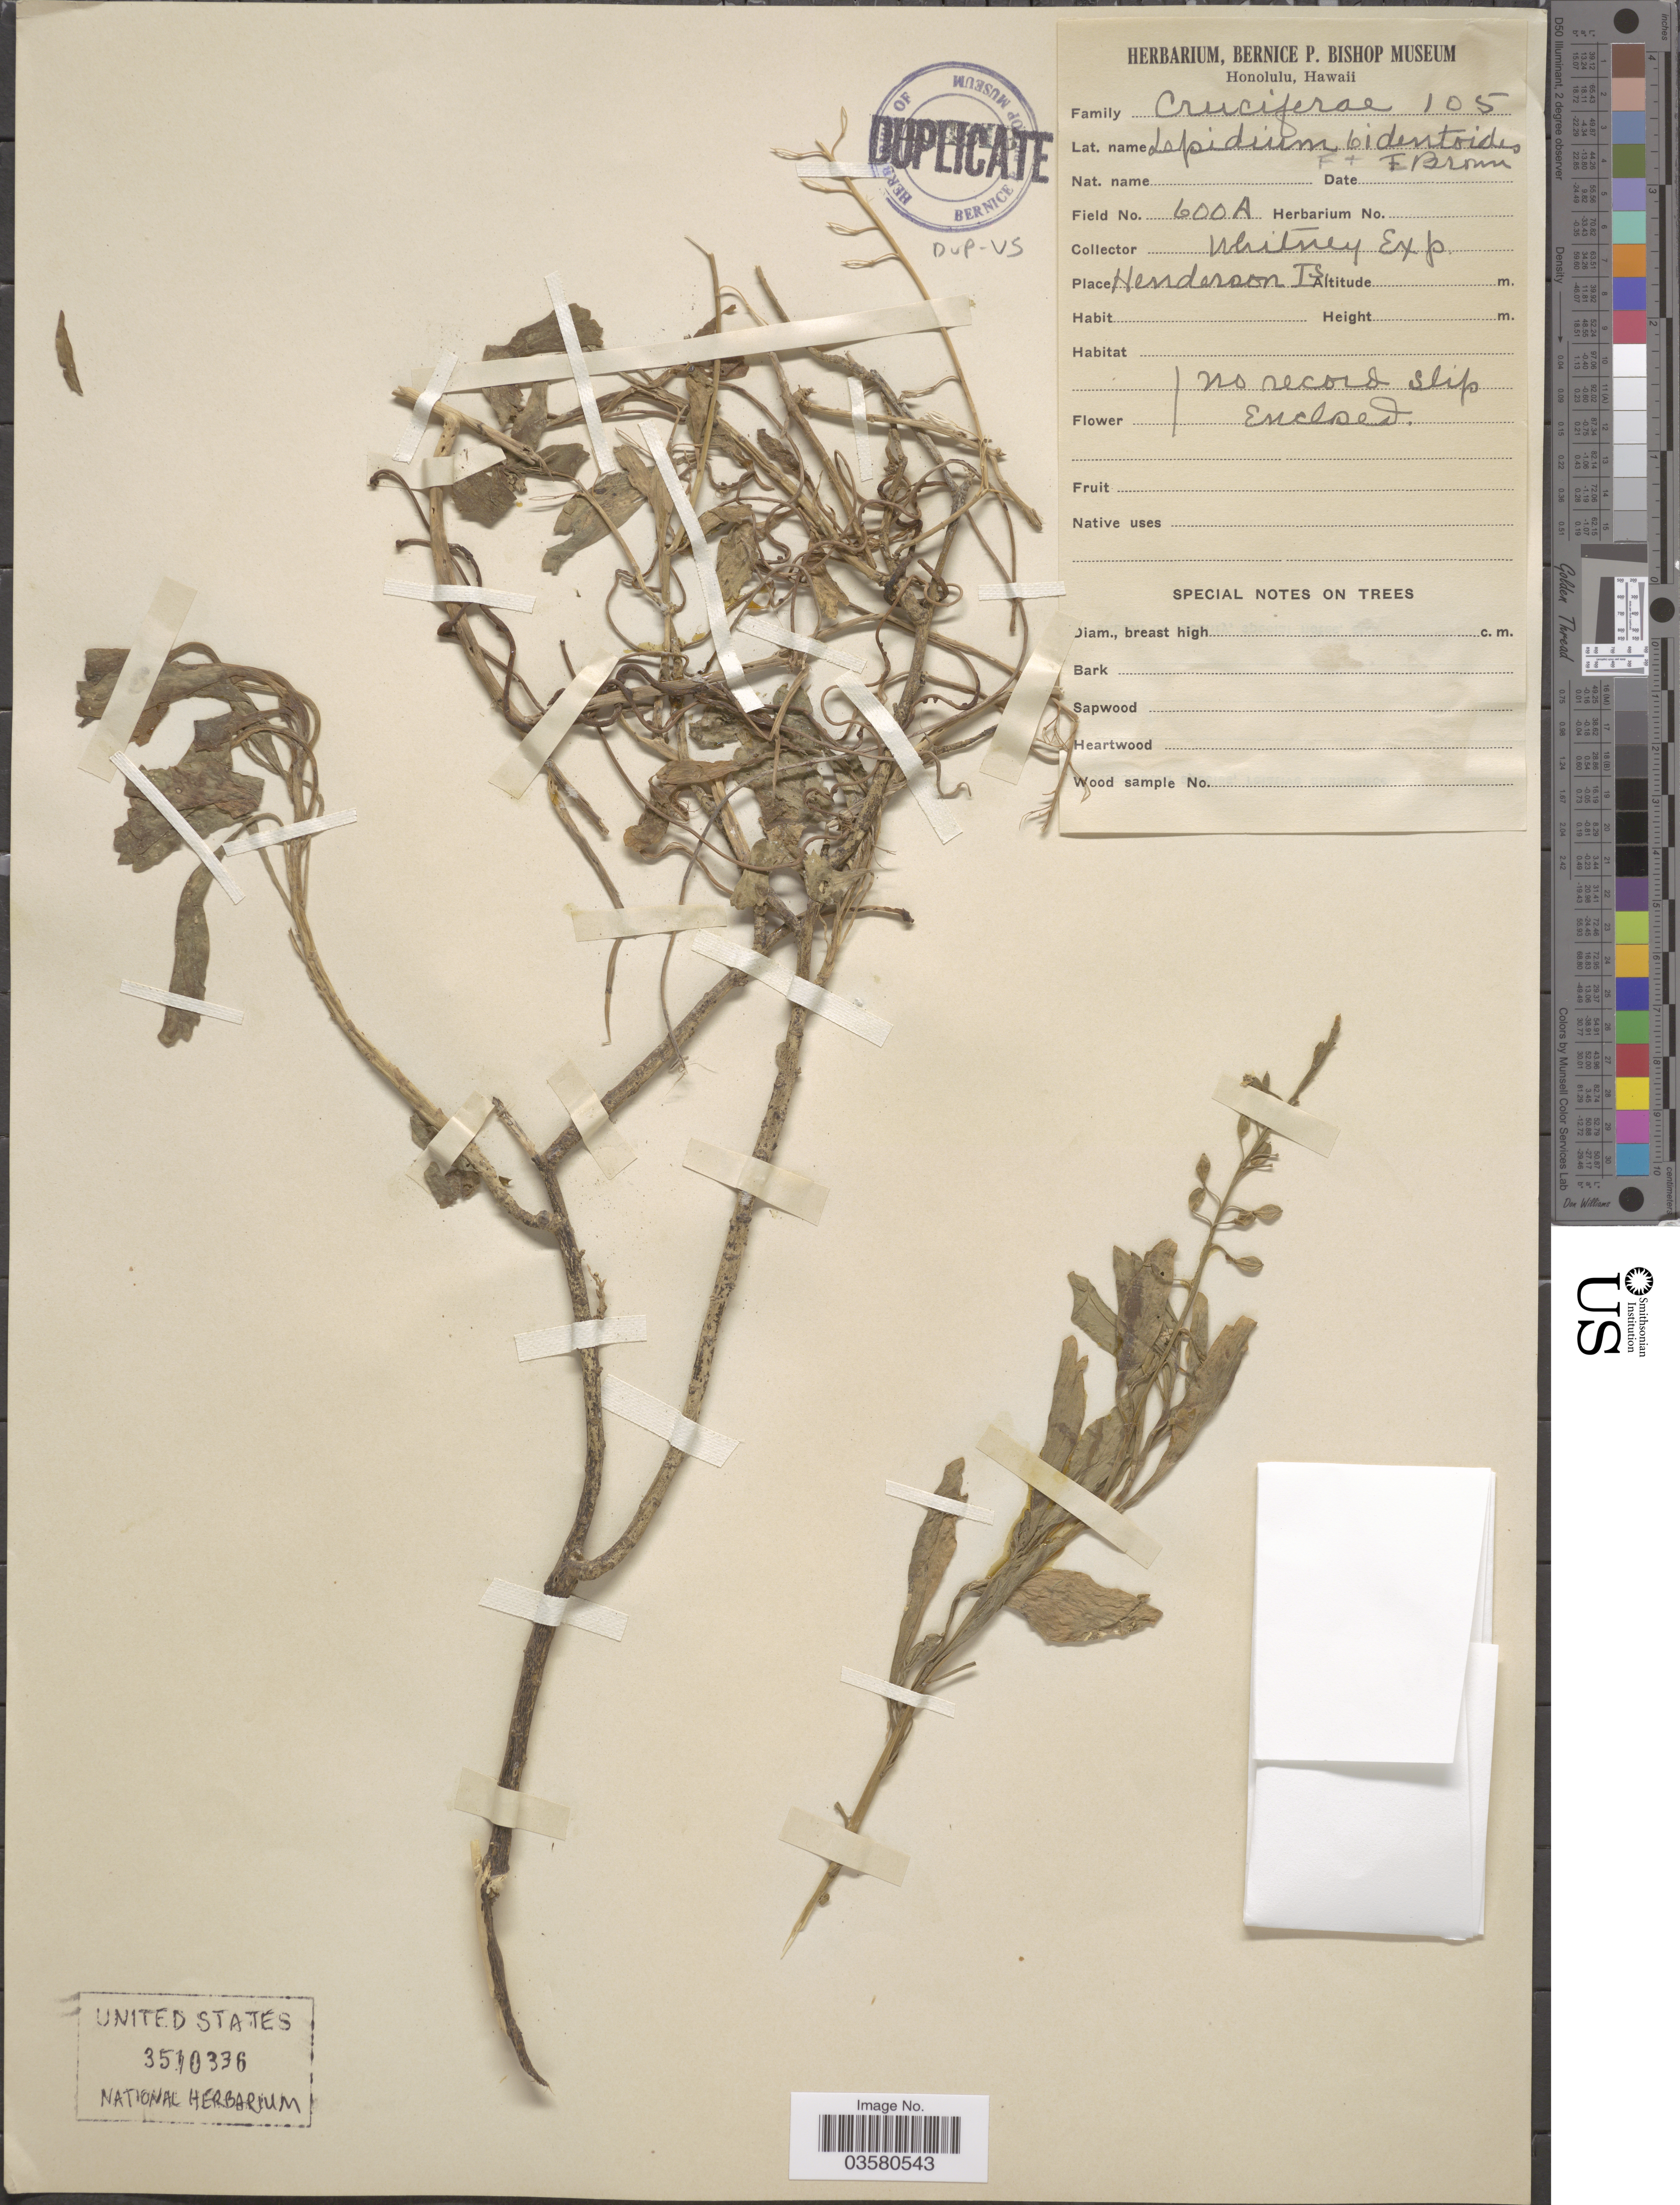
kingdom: Plantae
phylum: Tracheophyta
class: Magnoliopsida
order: Brassicales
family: Brassicaceae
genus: Lepidium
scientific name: Lepidium bidentoides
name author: F. Br. & E.D. Br.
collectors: Whitney Expedition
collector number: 600A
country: Pitcairn Islands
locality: Henderson Is.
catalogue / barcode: US 3510336